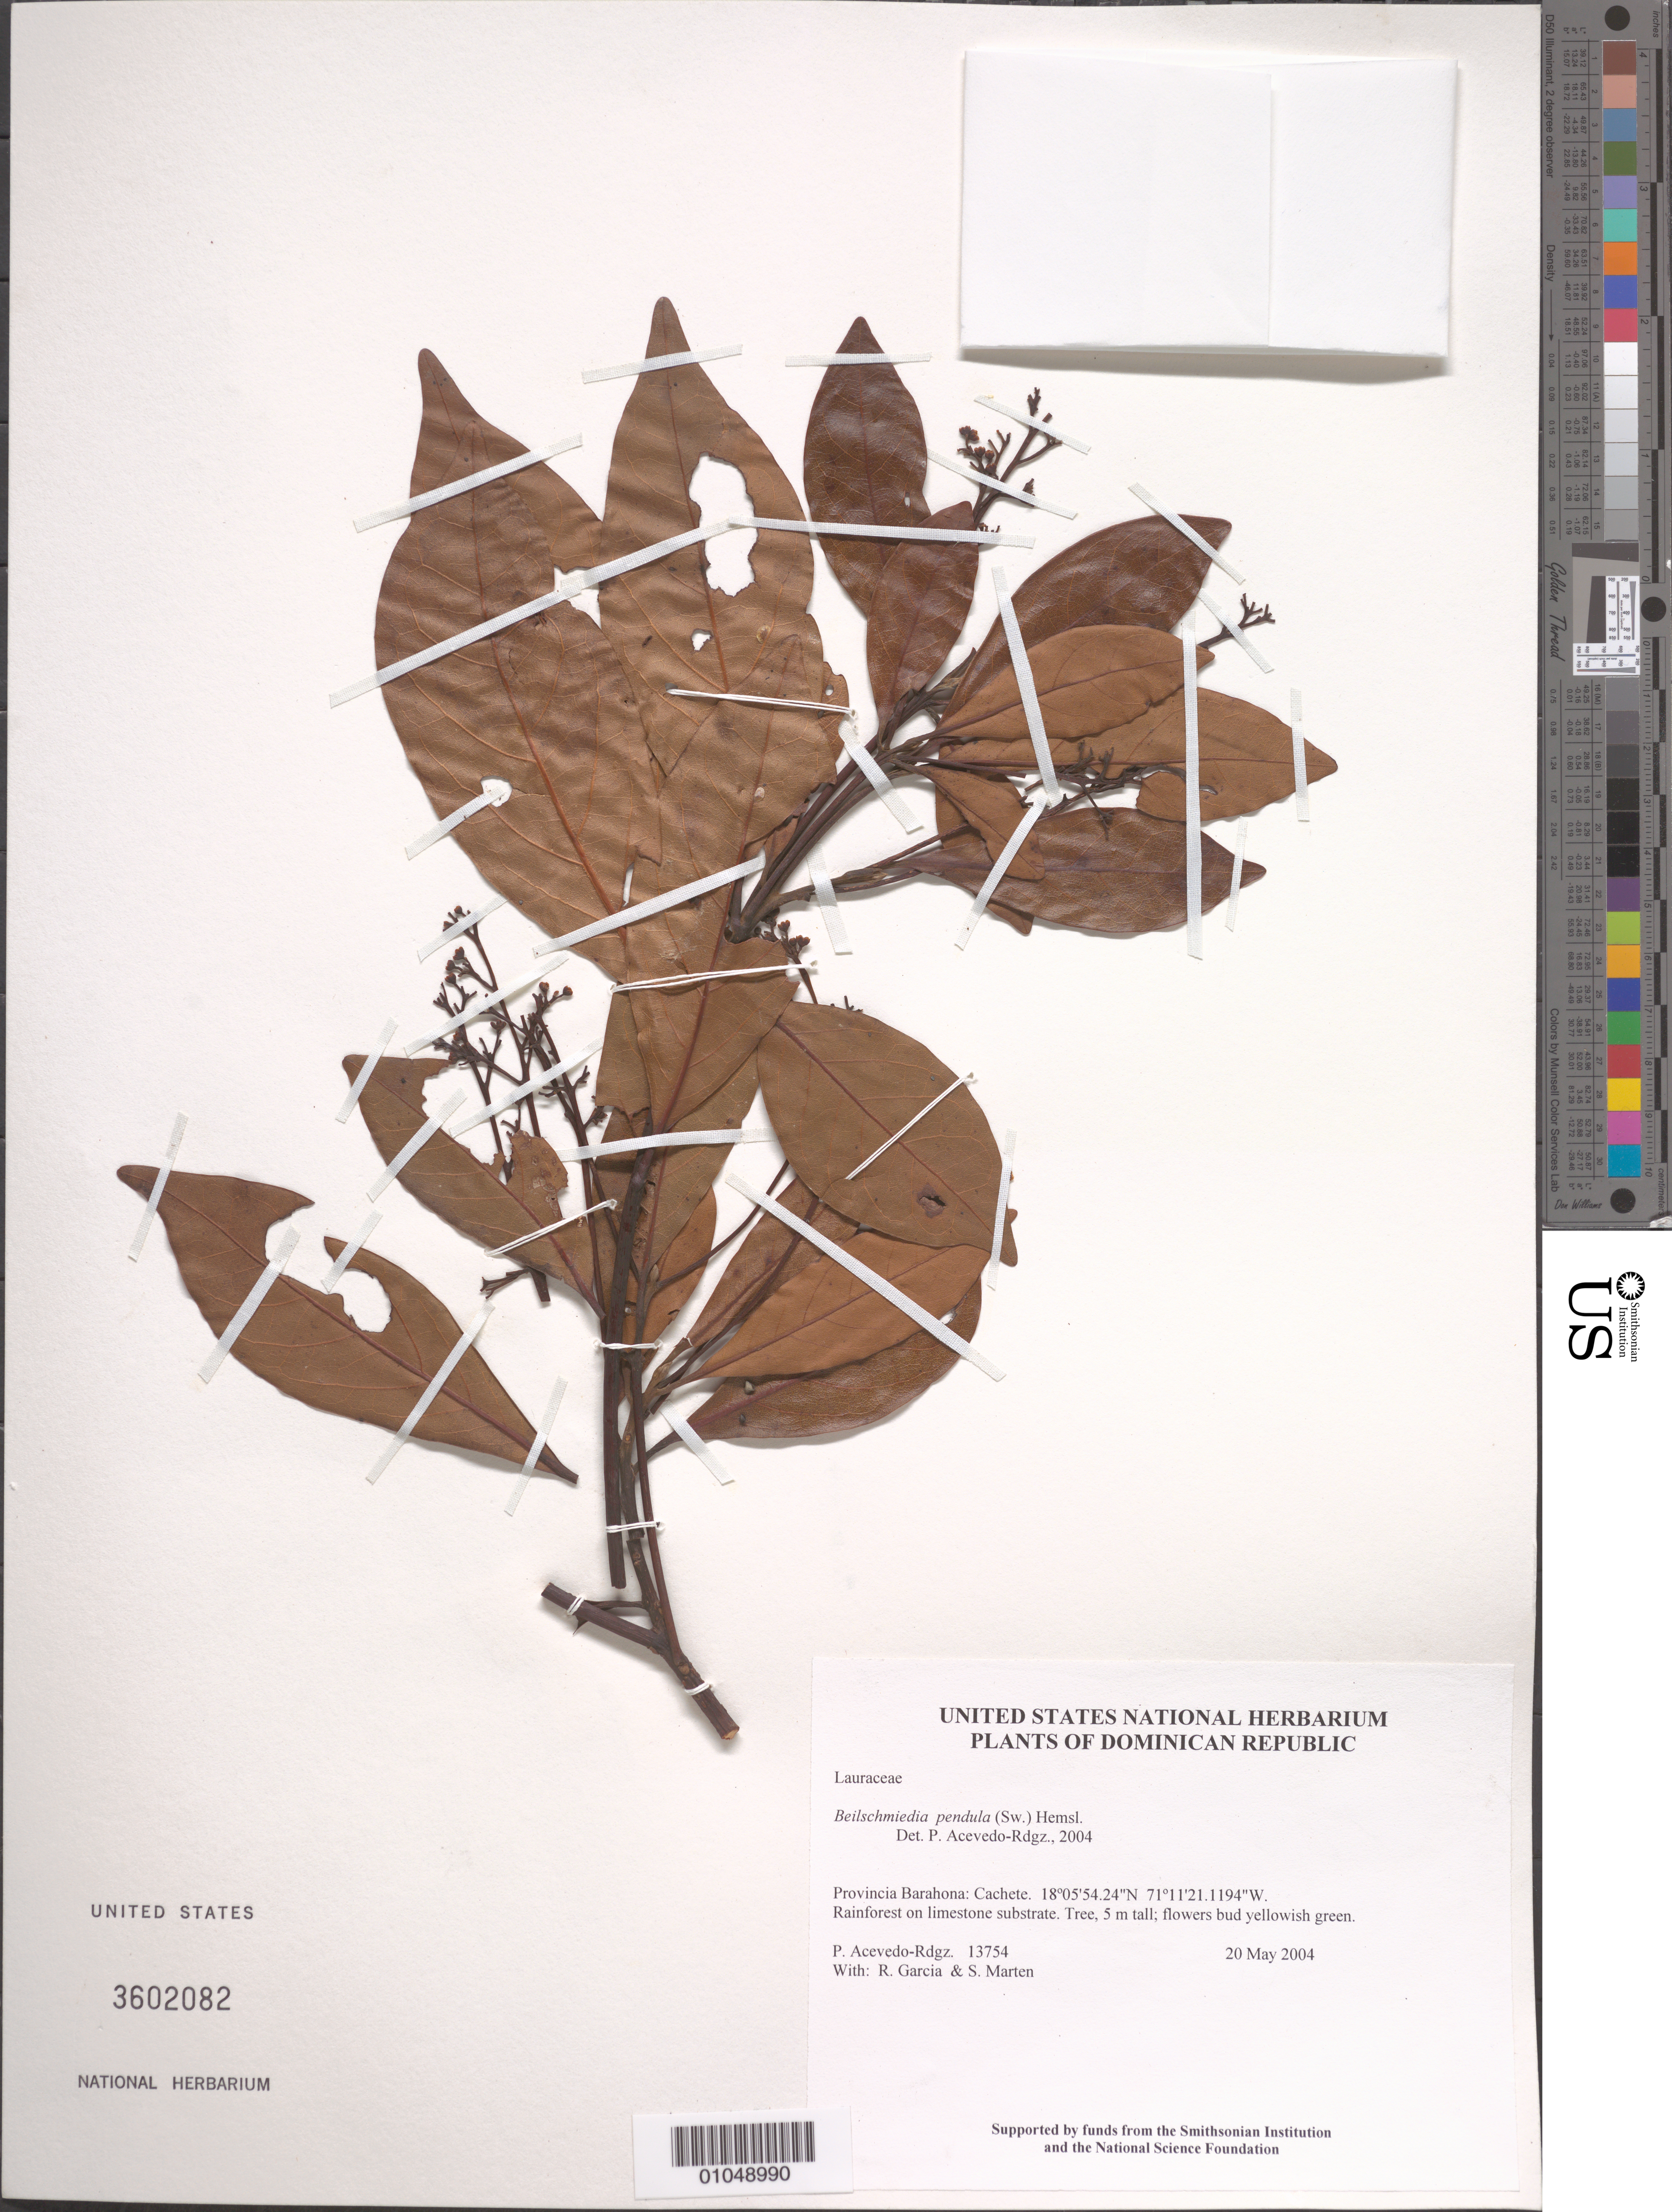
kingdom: Plantae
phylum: Tracheophyta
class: Magnoliopsida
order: Laurales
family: Lauraceae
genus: Beilschmiedia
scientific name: Beilschmiedia pendula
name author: (Sw.) Hemsl.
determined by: Acevedo-Rodríguez, P., (BOT), Smithsonian Institution - National Museum of Natural History (UNITED STATES)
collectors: P. Acevedo-Rodr., R. G. García & S. Marten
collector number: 13754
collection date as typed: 20 May 2004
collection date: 2004-05-20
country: Dominican Republic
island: Hispaniola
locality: Provincia Barahona: Cachete.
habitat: Rainforest on limestone substrate.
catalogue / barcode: US 3602082